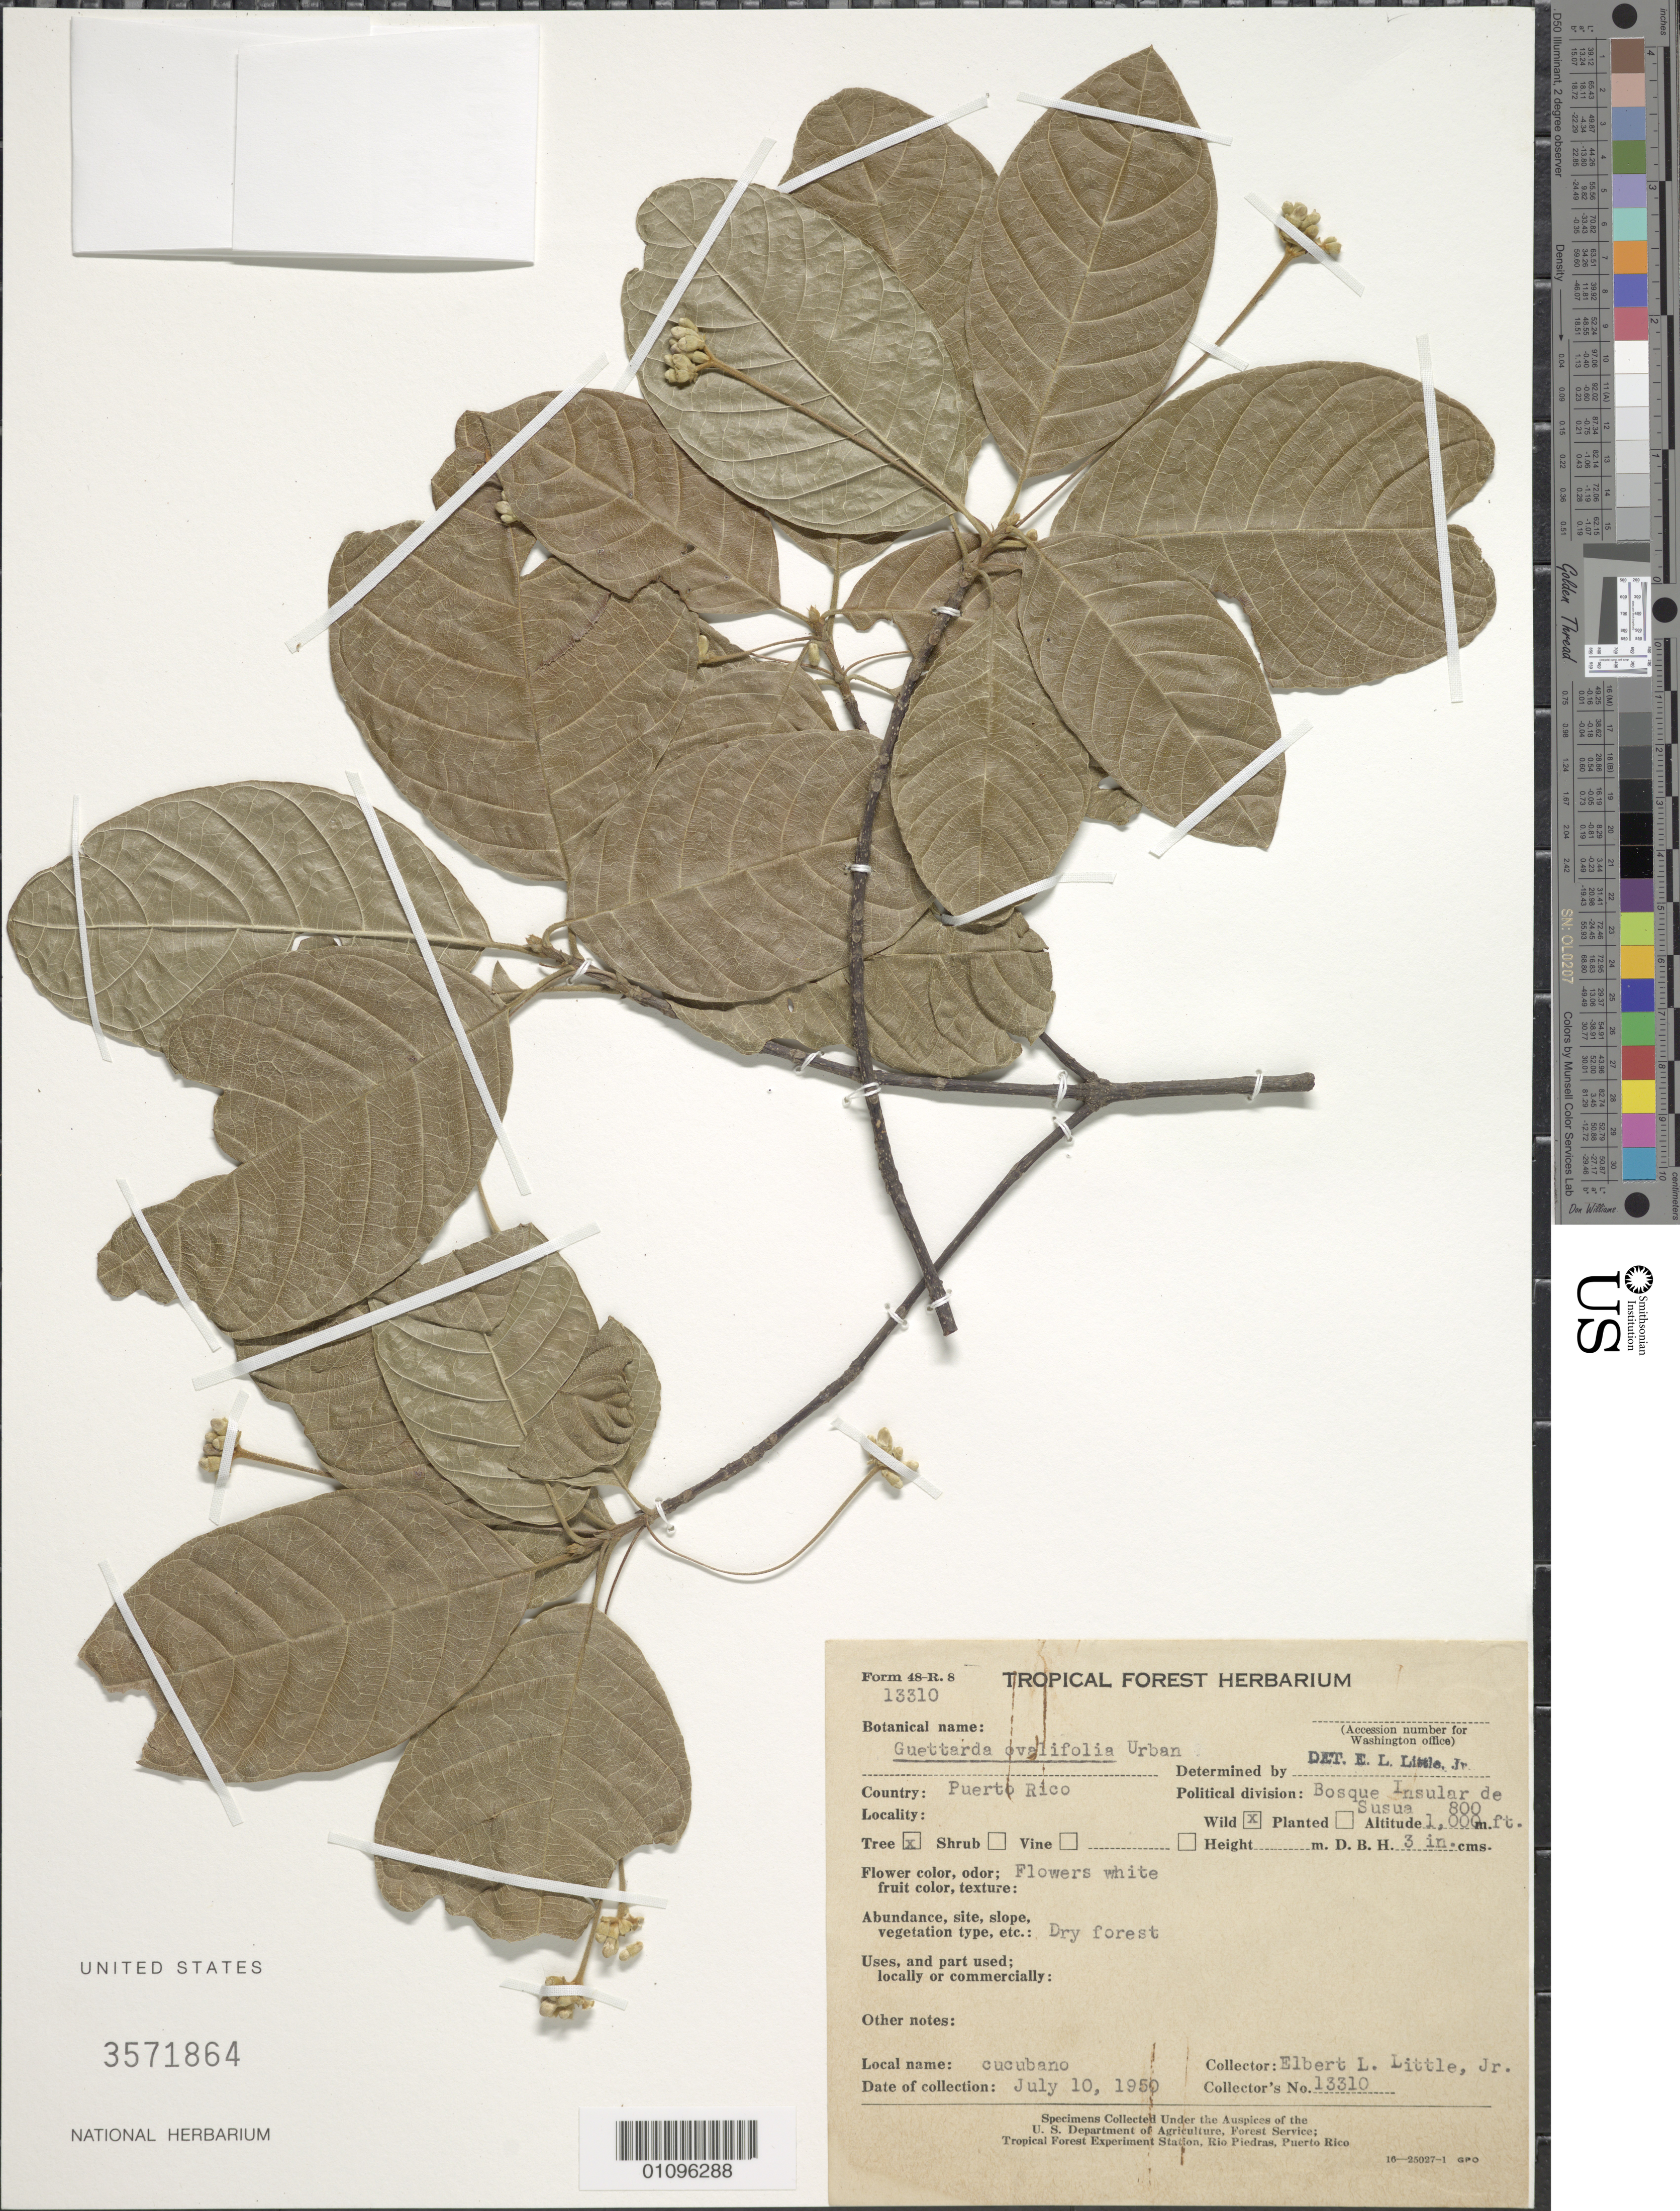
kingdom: Plantae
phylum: Tracheophyta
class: Magnoliopsida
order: Gentianales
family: Rubiaceae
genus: Guettarda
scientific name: Guettarda ovalifolia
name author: Urb.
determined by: Little, Elbert L., Jr., (FSSR), United States Department of Agriculture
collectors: E. L. Little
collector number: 13310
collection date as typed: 10 Jul 1950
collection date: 1950-07-10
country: Puerto Rico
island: Puerto Rico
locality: Bosque Insular de Susúa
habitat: Dry forest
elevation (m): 244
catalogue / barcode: US 3571864